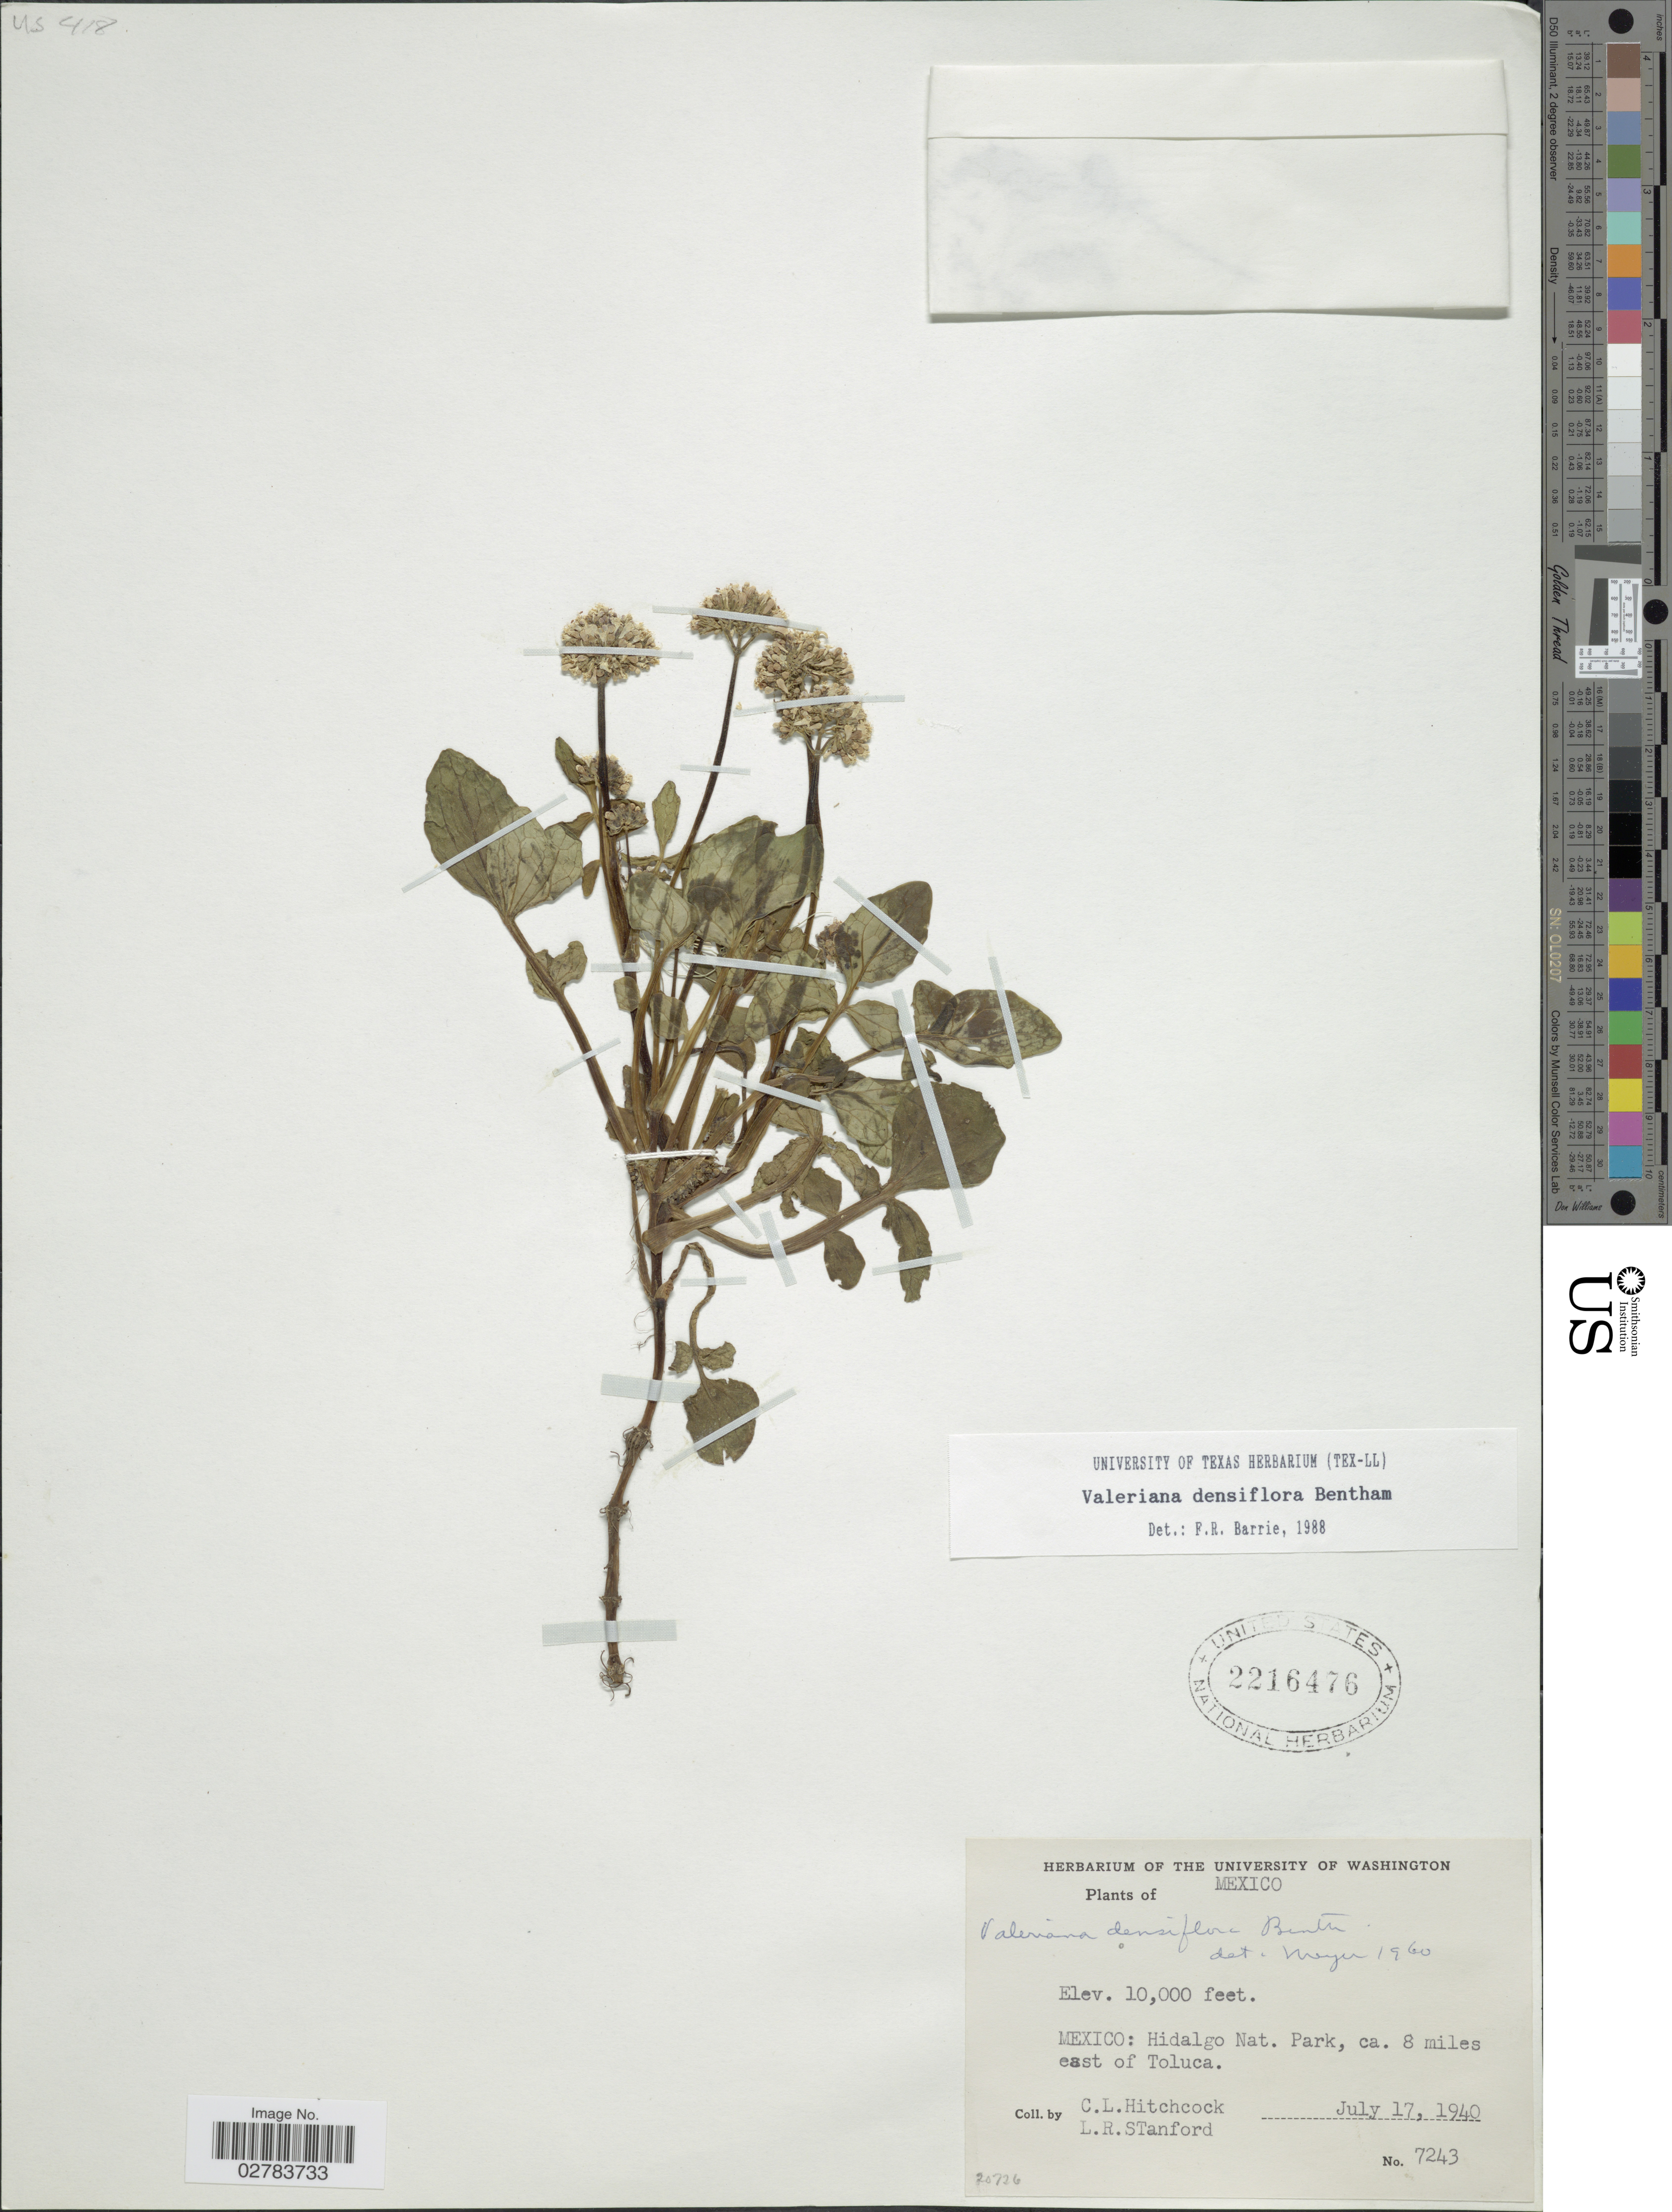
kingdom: Plantae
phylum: Tracheophyta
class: Magnoliopsida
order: Dipsacales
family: Caprifoliaceae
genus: Valeriana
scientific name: Valeriana densiflora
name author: Benth.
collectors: C. L. Hitchcock & L. R. Stanford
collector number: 7243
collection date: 1940-07-17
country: Mexico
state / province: Hidalgo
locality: Hidalgo Nat. Park, ca. 8 miles east of Toluca.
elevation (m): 3048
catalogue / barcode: US 2216476